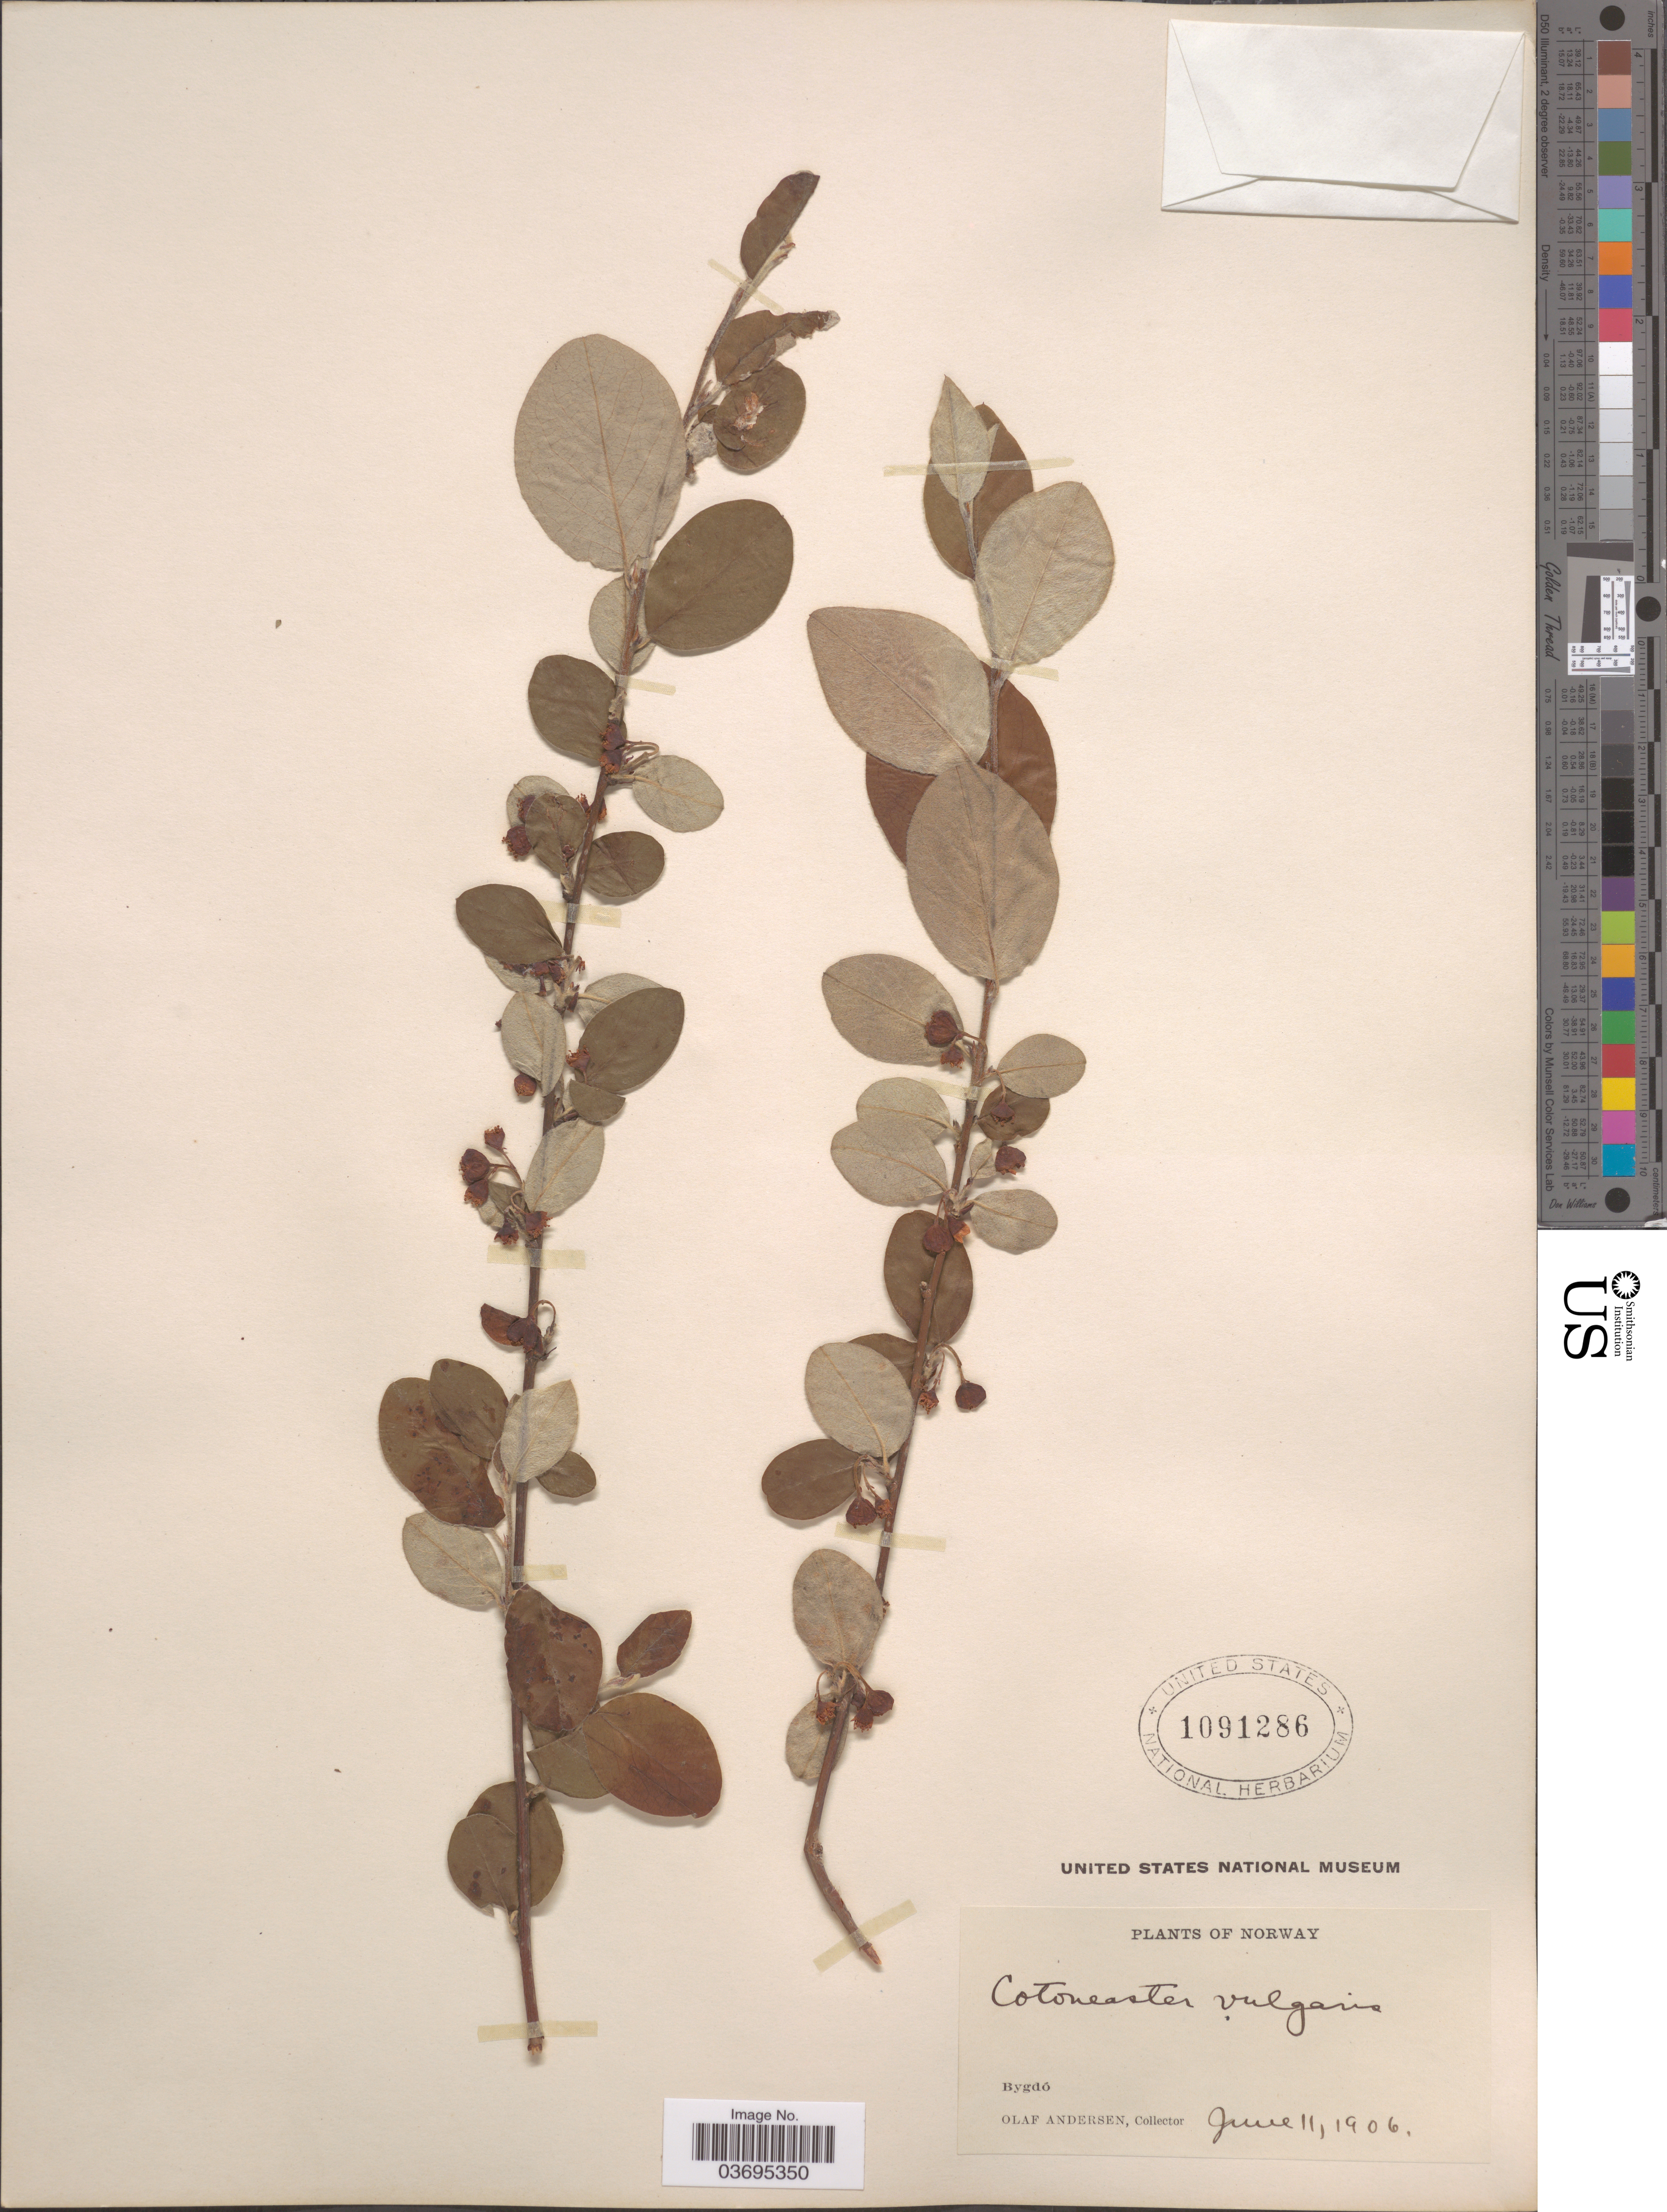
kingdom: Plantae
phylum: Tracheophyta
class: Magnoliopsida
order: Rosales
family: Rosaceae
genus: Cotoneaster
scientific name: Cotoneaster vulgaris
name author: Lindl.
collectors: O. Andersen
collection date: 1906-06-11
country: Norway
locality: Bygdó.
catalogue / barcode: US 1091286